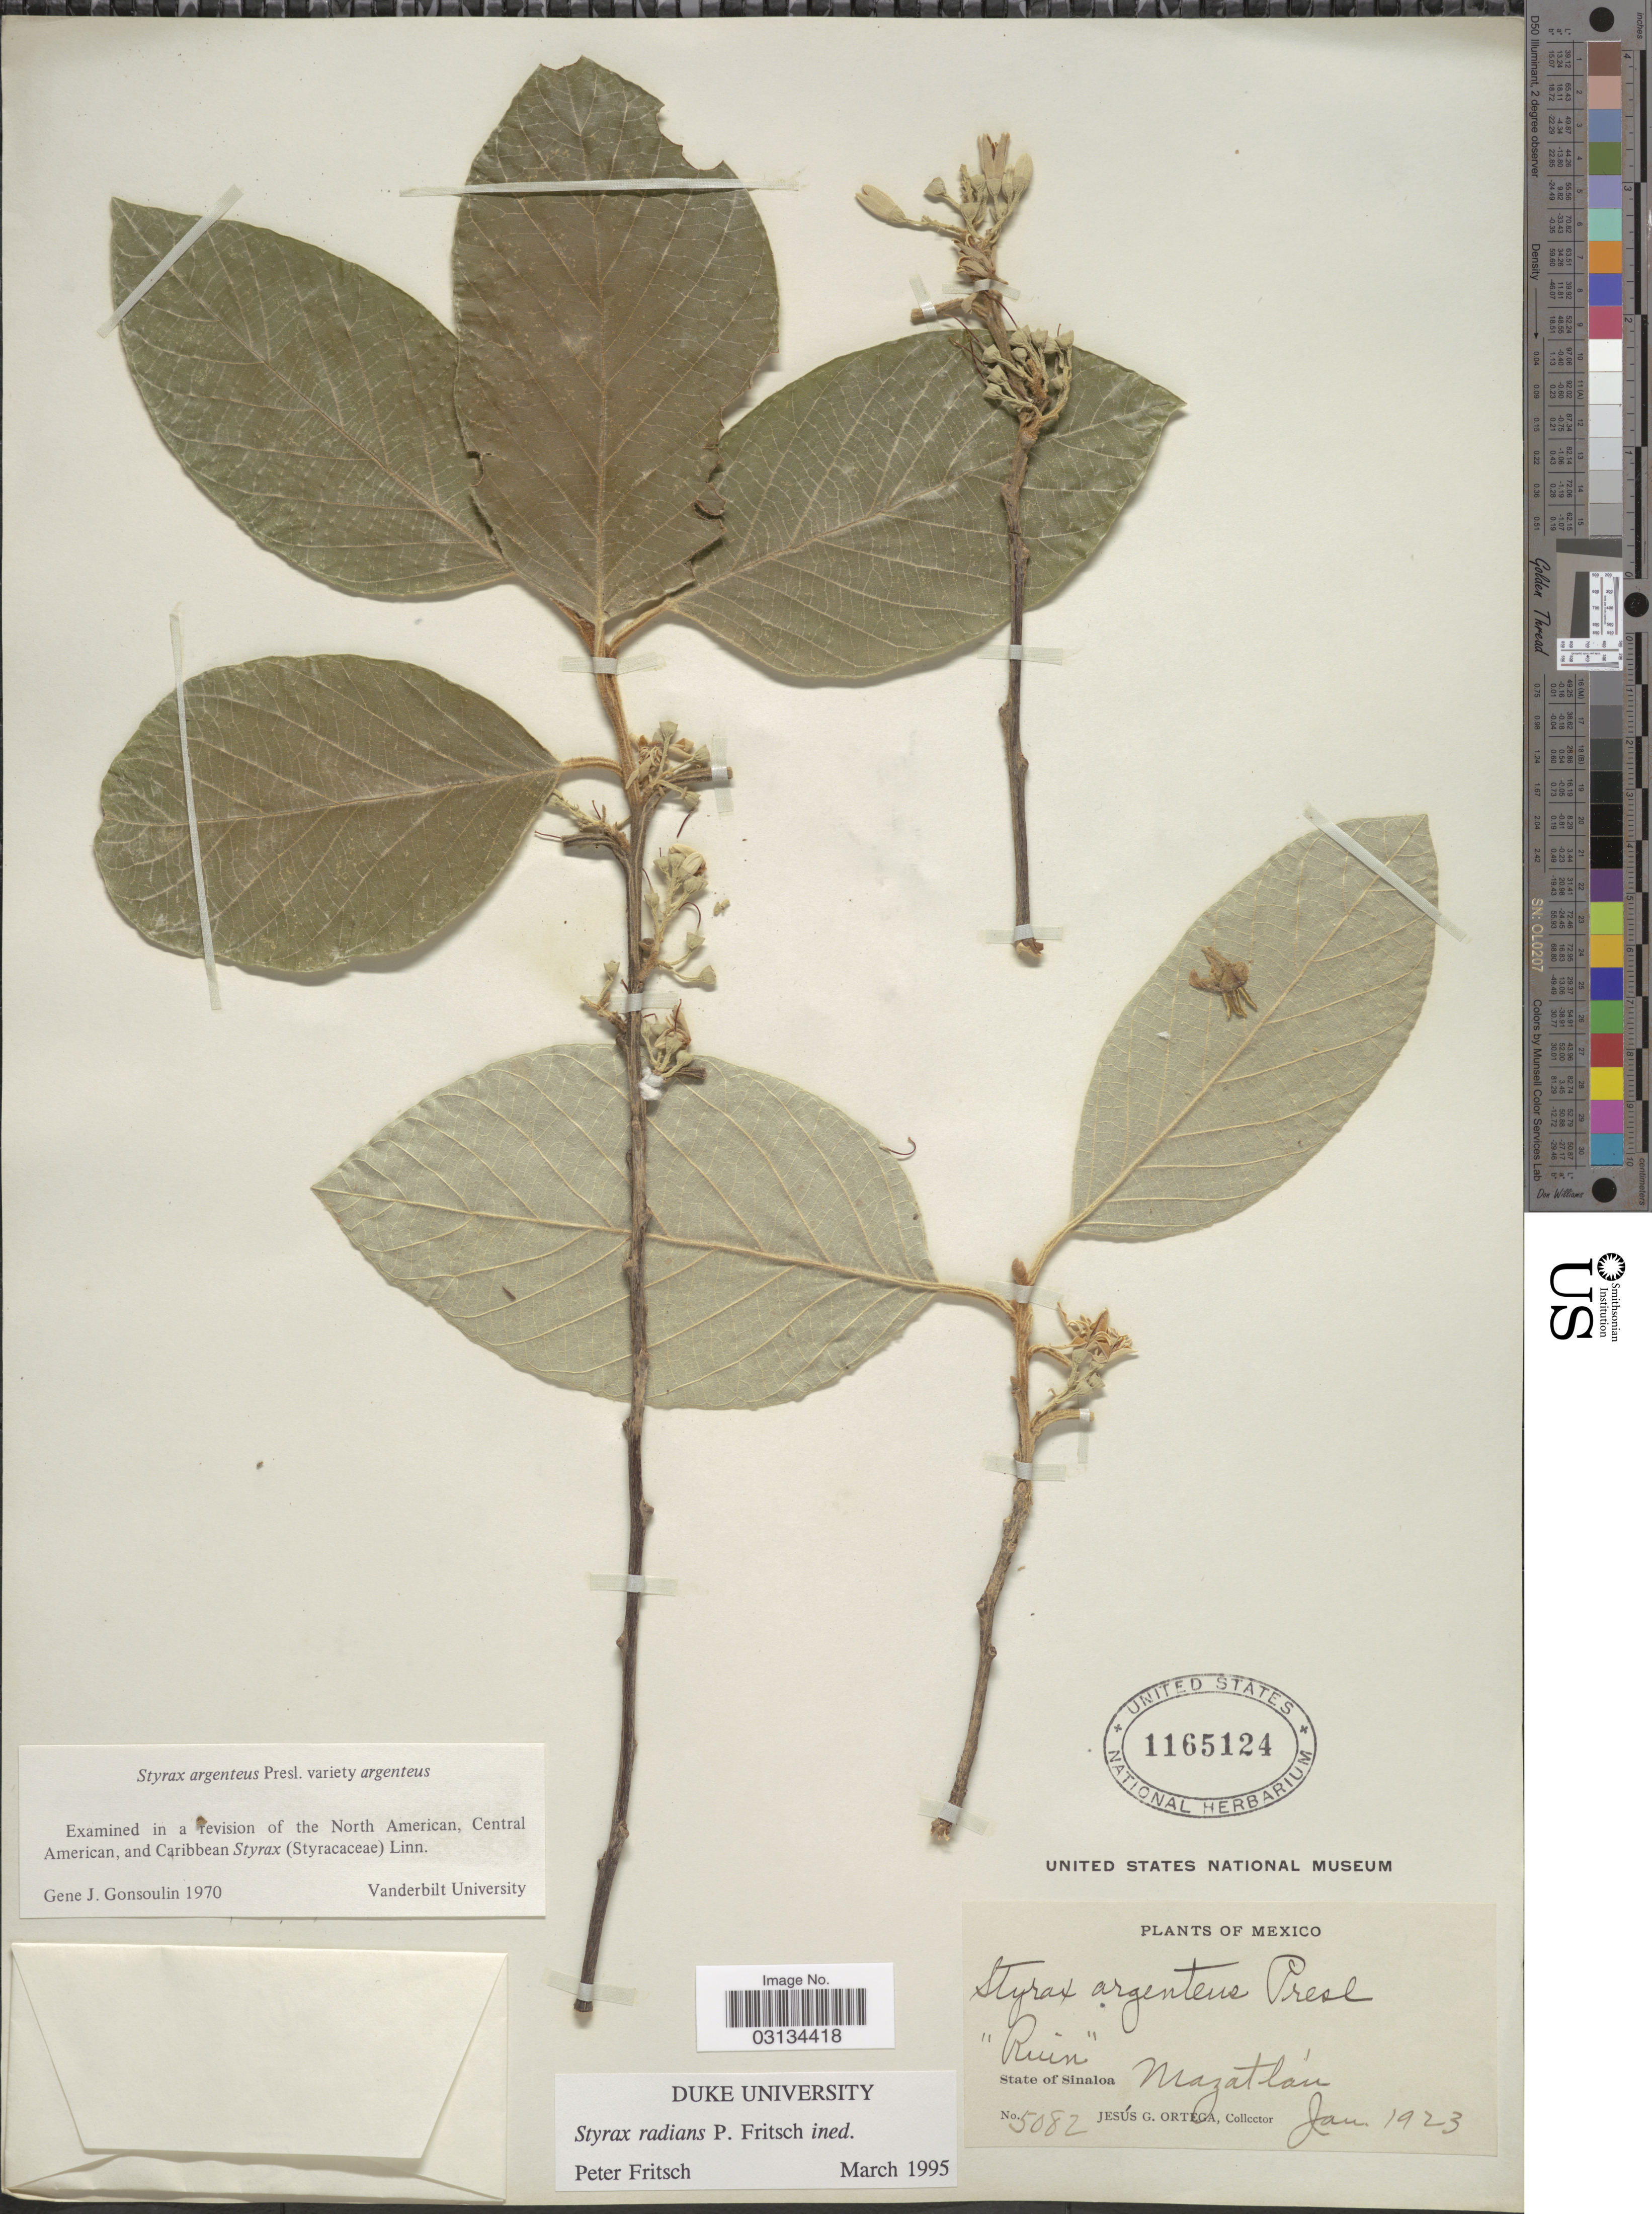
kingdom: Plantae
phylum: Tracheophyta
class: Magnoliopsida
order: Ericales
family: Styracaceae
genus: Styrax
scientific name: Styrax radians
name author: P.W. Fritsch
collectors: J. Ortega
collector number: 5082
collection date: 1923-01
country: Mexico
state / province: Sinaloa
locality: Mazatlán.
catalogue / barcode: US 1165124